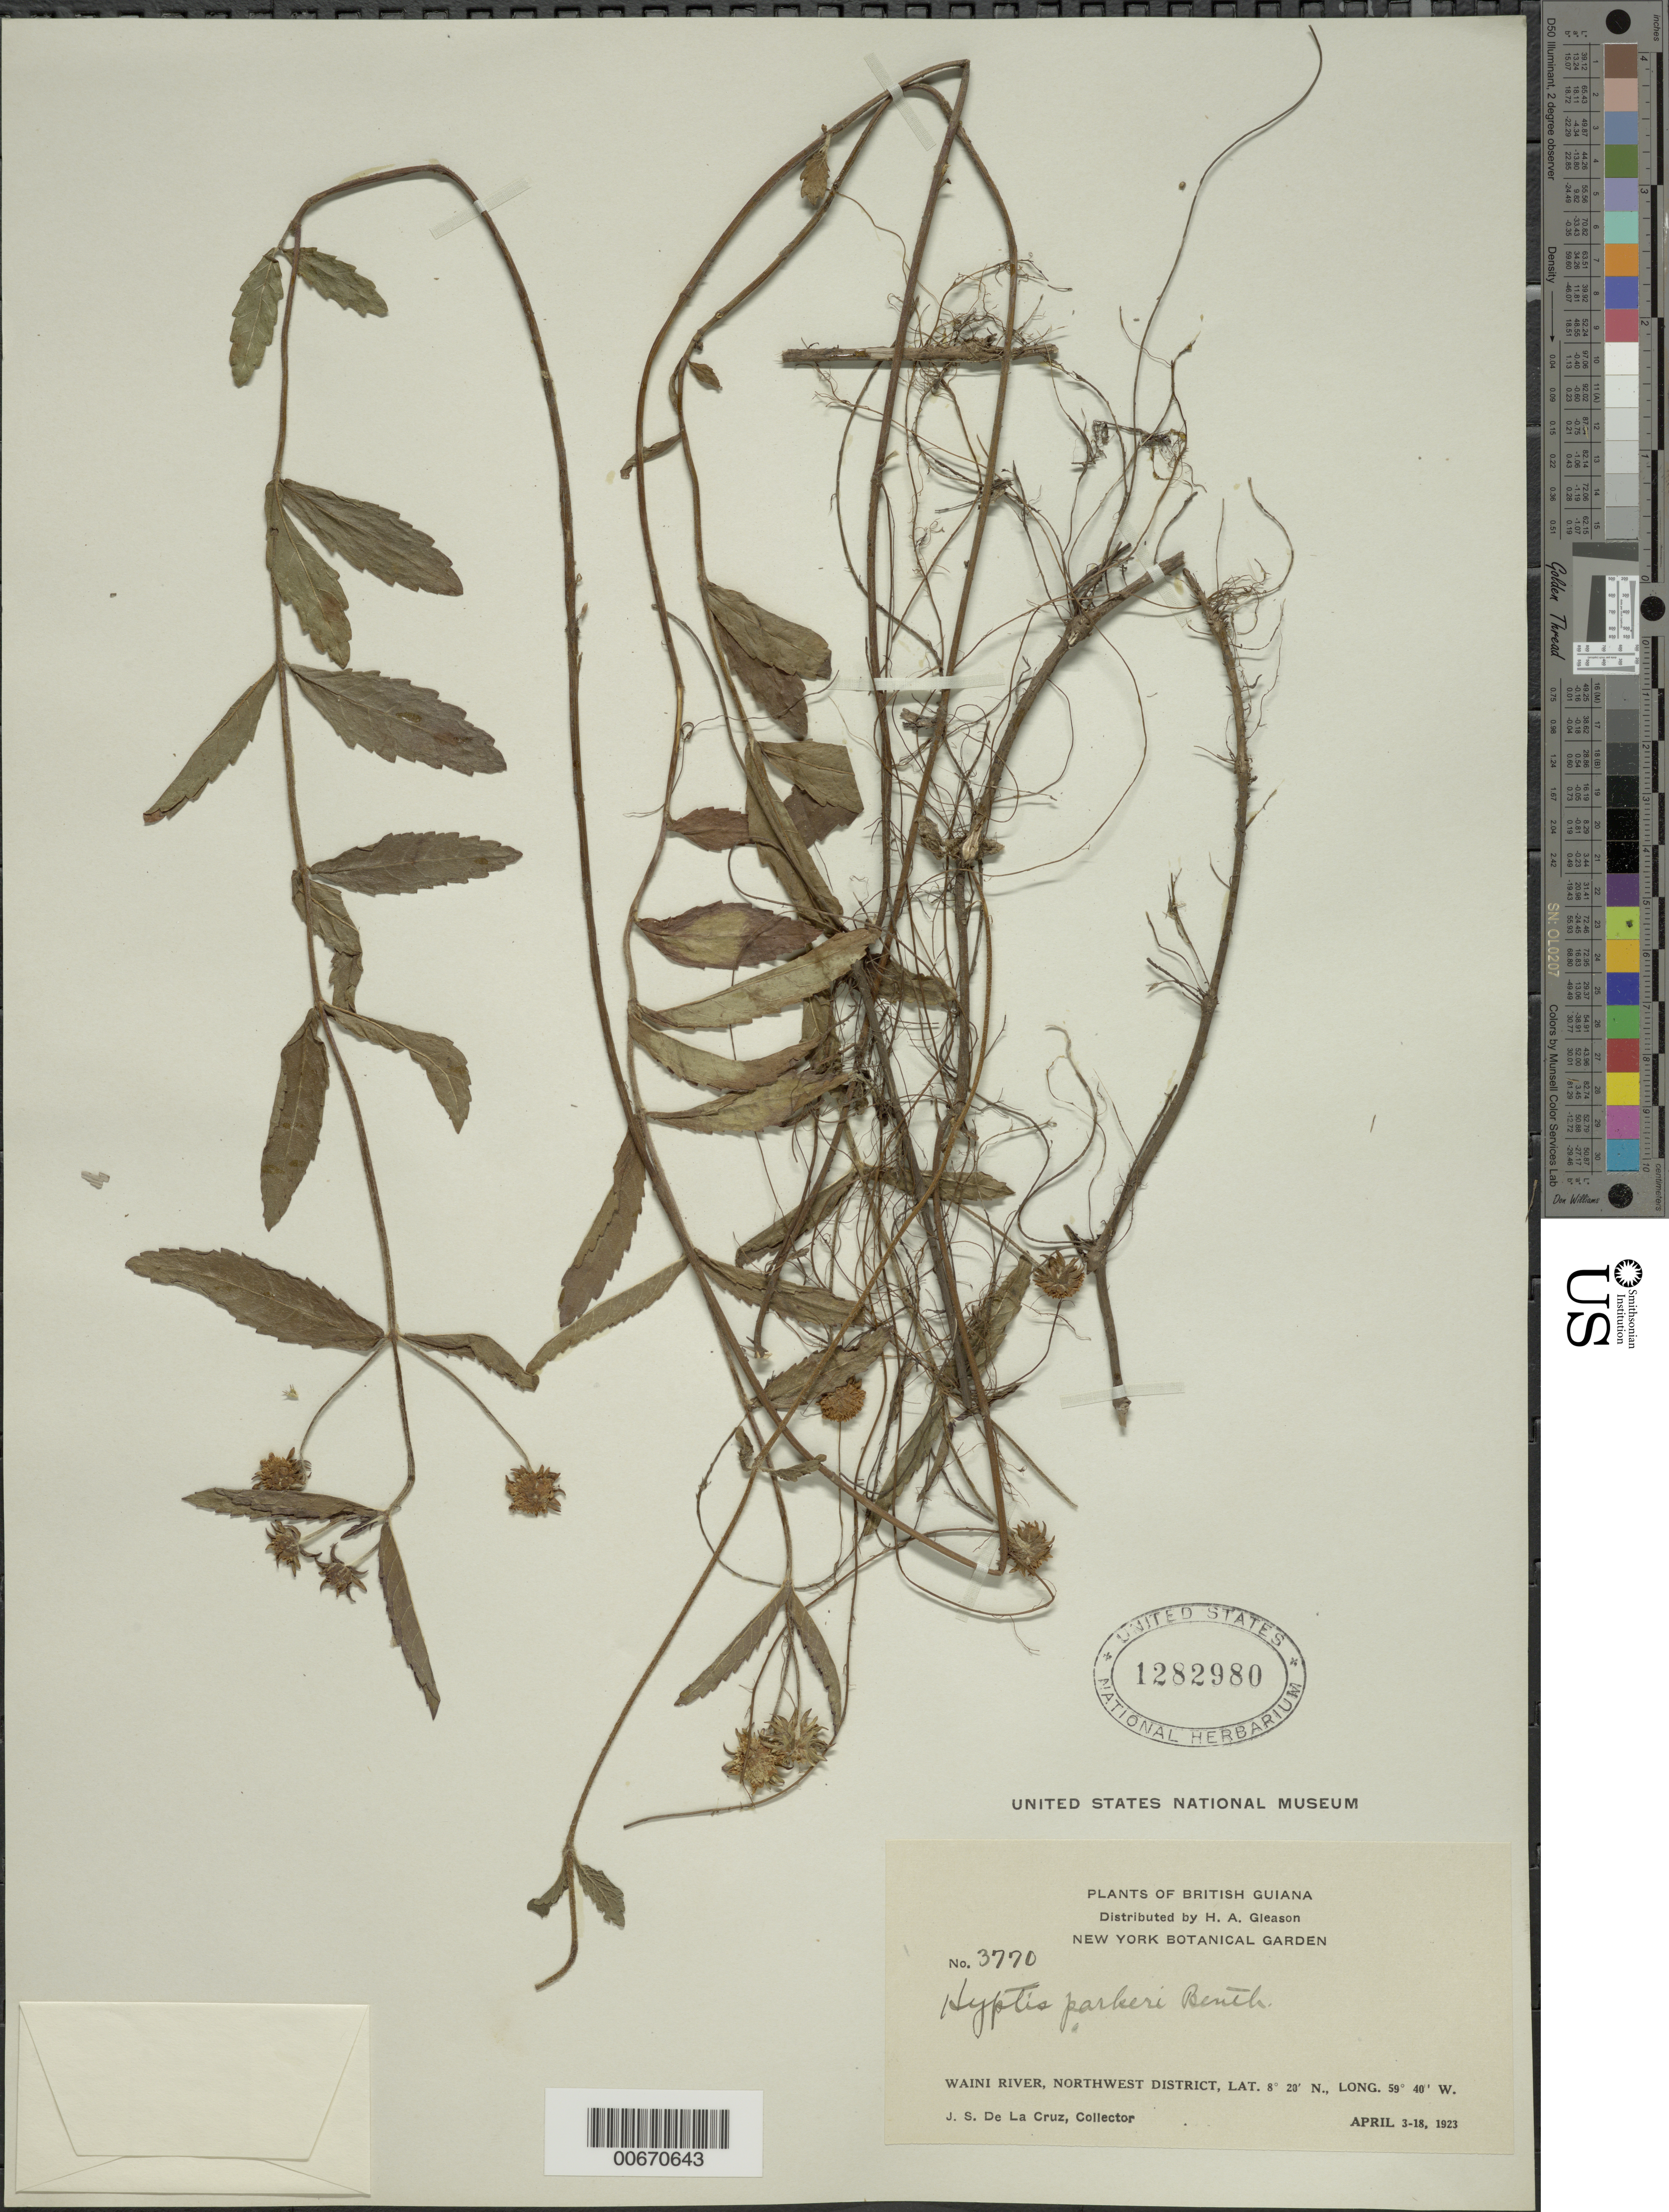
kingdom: Plantae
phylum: Tracheophyta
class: Magnoliopsida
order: Lamiales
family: Lamiaceae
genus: Hyptis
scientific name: Hyptis parkeri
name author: Benth.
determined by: Epling, C. C.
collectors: J. S. de la Cruz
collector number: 3770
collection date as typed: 3-Apr-23 to 18-Apr-23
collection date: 1923-04-03/1923-04-18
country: Guyana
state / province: Barima-Waini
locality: Waini R., NW District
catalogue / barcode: US 1282980